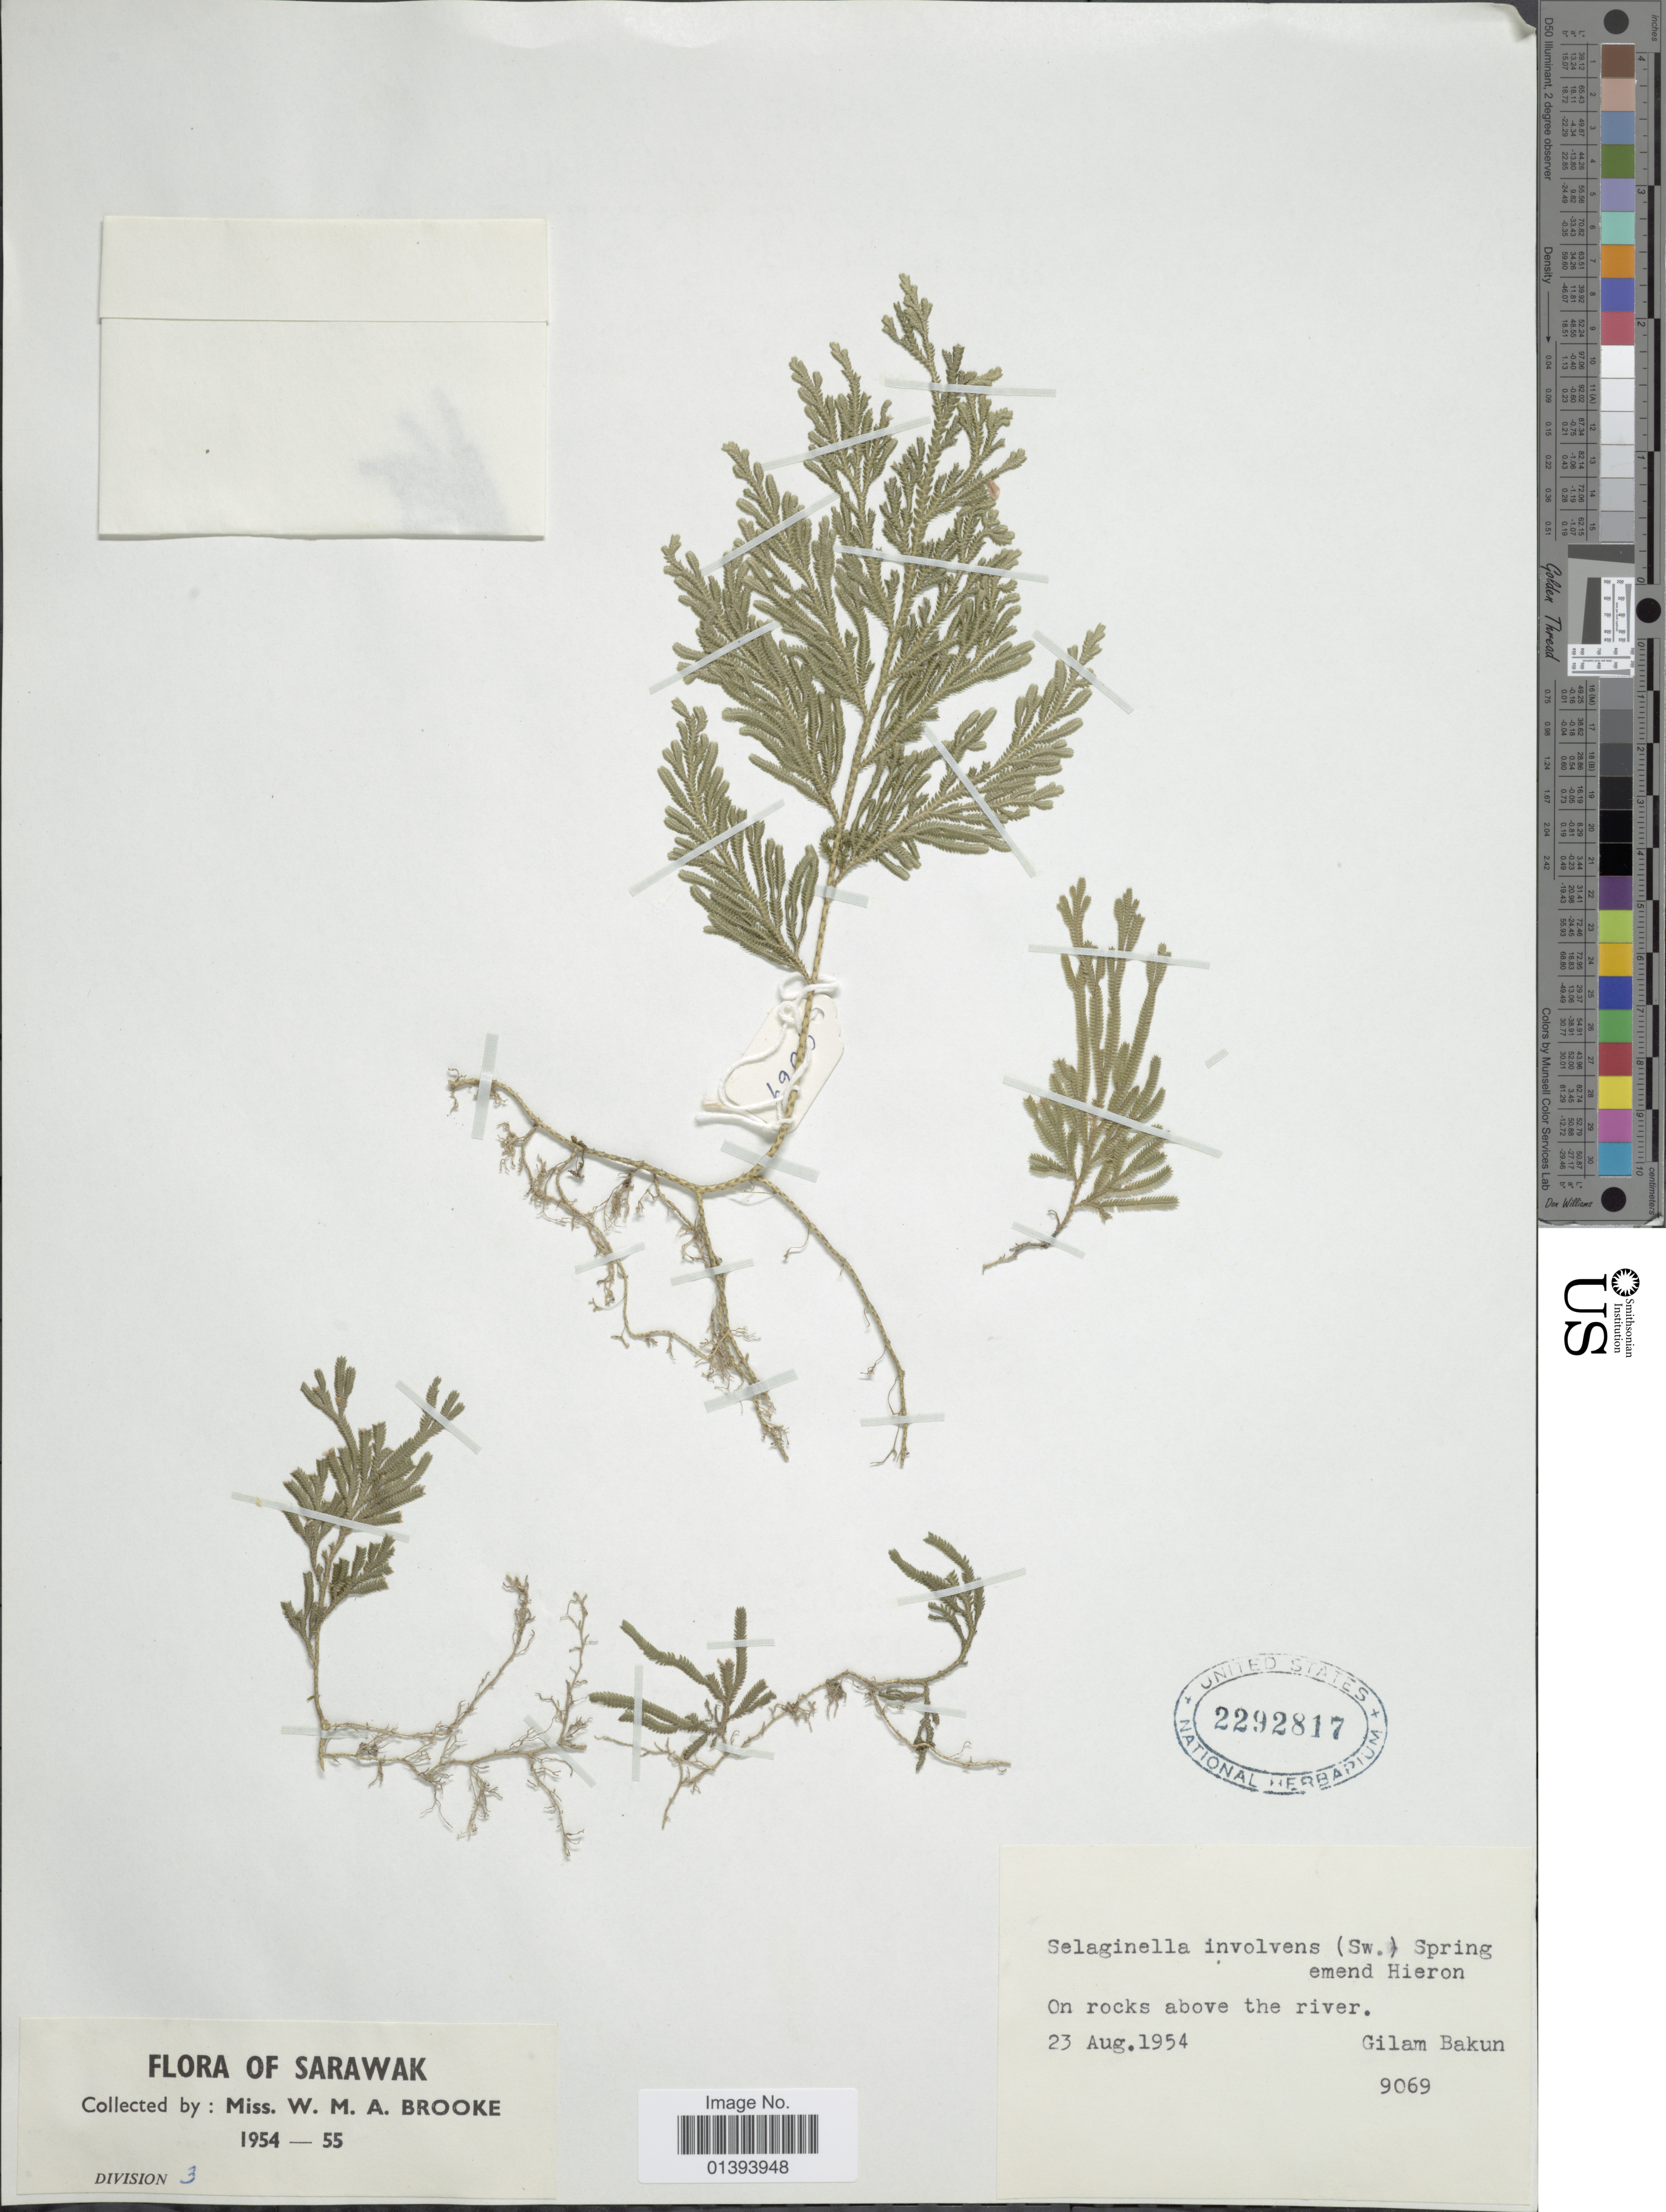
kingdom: Plantae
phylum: Tracheophyta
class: Lycopodiopsida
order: Selaginellales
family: Selaginellaceae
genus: Selaginella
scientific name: Selaginella involvens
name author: (Sw.) Spring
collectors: W. Brooke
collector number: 9069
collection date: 1954-08-23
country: Malaysia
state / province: Sarawak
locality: On rocks above the river, Gilam Bakun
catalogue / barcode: US 2292817